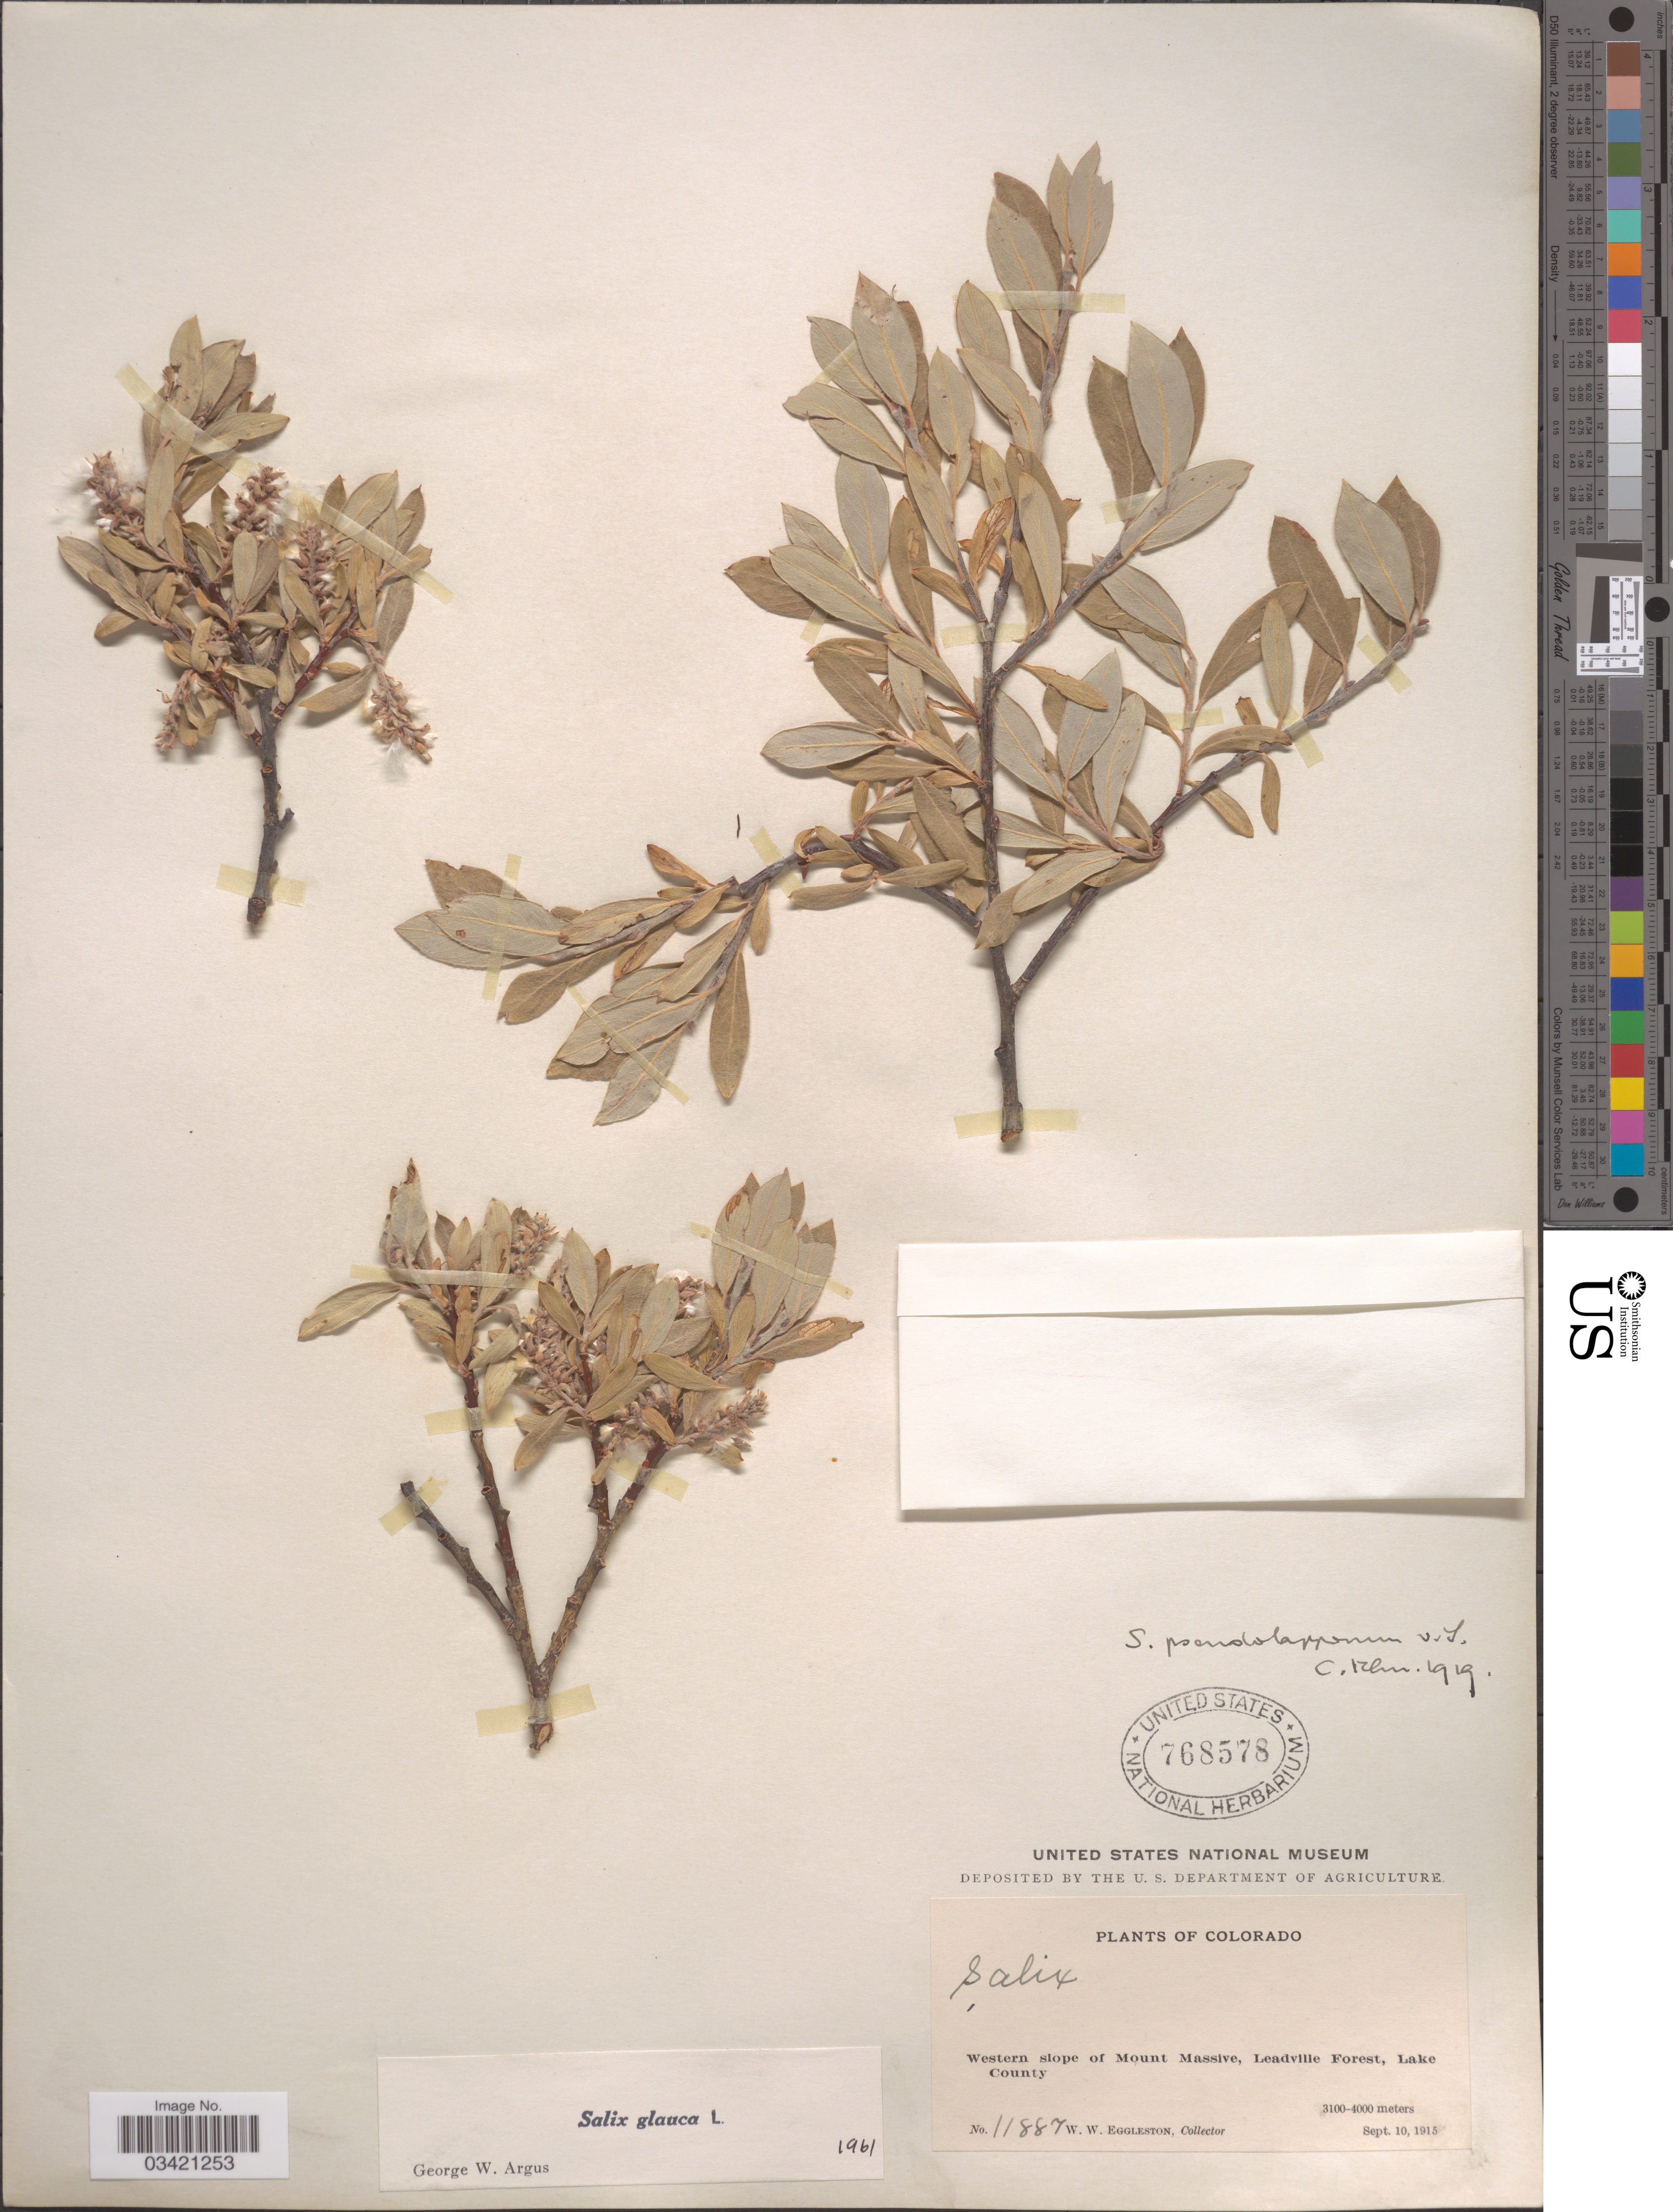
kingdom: Plantae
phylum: Tracheophyta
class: Magnoliopsida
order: Malpighiales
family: Salicaceae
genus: Salix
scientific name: Salix glauca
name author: L.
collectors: W. W. Eggleston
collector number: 11887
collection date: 1915-09-10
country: United States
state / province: Colorado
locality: Western slope of Mount Massive, Leadville Forest, Lake County.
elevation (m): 3100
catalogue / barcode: US 768578